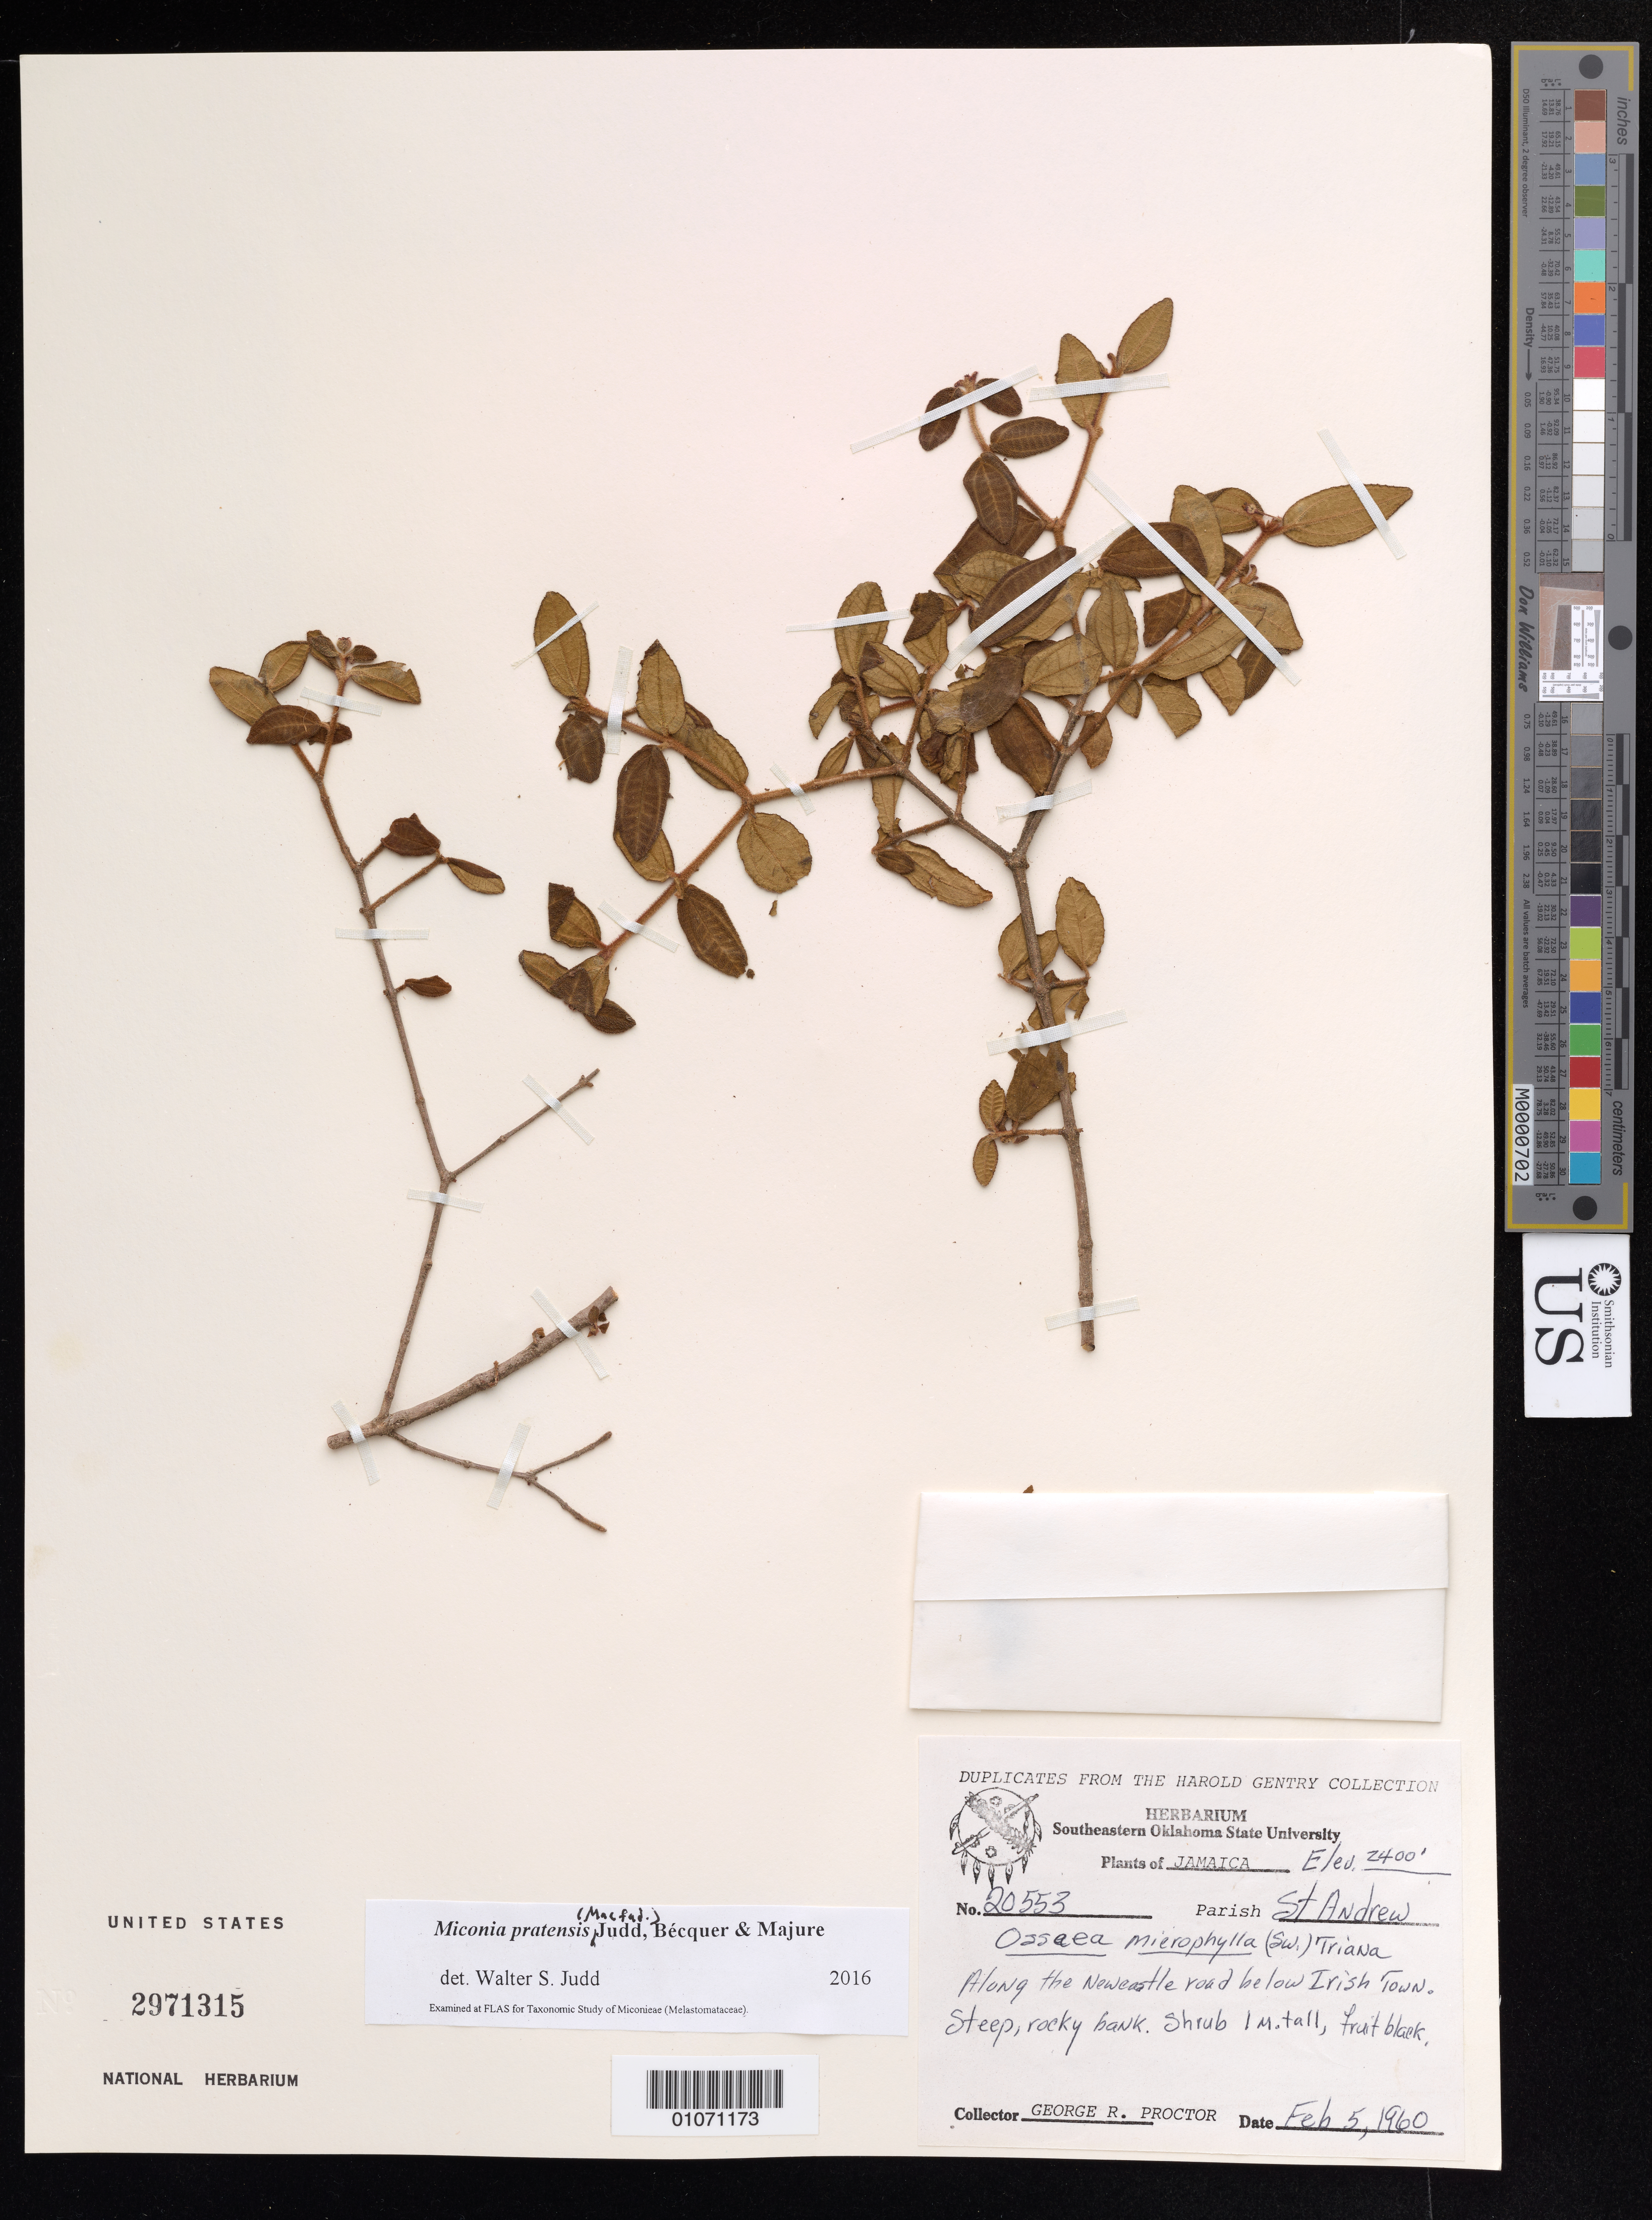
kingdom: Plantae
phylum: Tracheophyta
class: Magnoliopsida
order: Myrtales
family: Melastomataceae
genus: Miconia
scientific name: Miconia pratensis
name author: Judd et al.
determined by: Judd, Walter S.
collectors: G. R. Proctor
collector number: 20553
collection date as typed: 05 Feb 1960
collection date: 1960-02-05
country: Jamaica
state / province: Saint Andrew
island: Jamaica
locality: Newcastle road below Irish Town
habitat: Steep, rocky bank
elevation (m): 732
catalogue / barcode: US 2971315